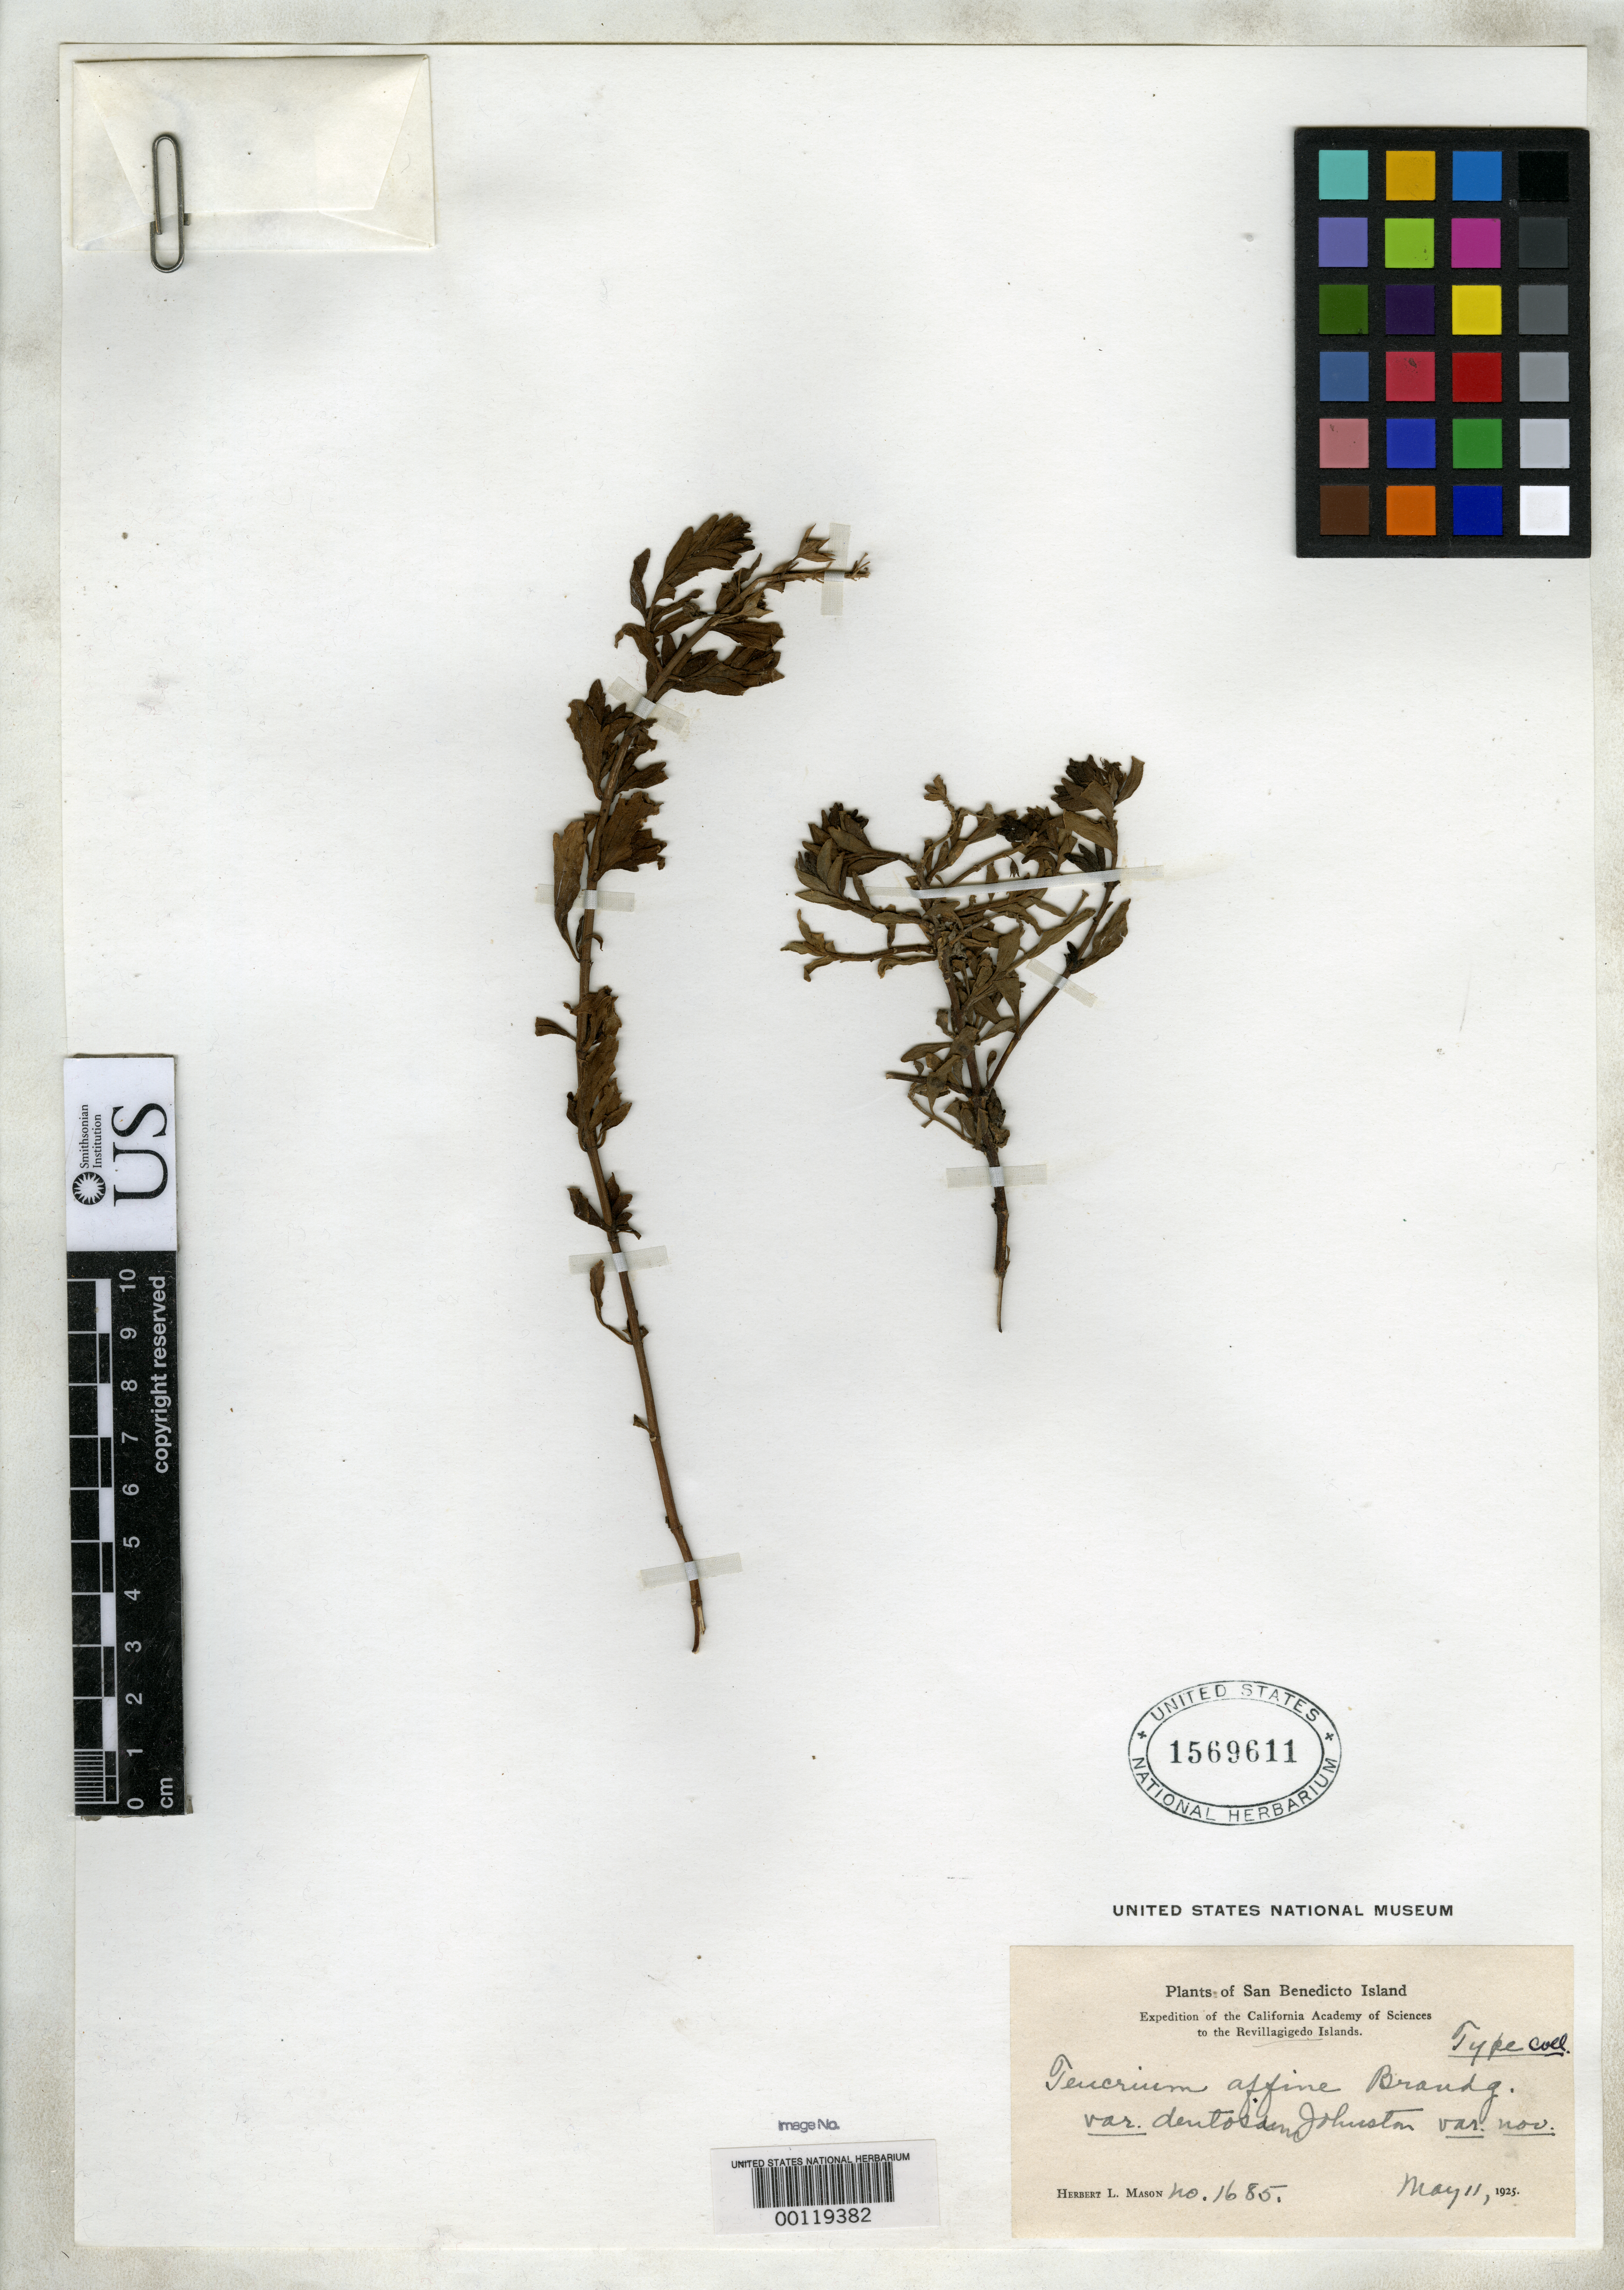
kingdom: Plantae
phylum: Tracheophyta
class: Magnoliopsida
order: Lamiales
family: Lamiaceae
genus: Teucrium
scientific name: Teucrium affine var. dentosum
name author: I.M. Johnst.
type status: Isotype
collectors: H. L. Mason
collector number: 1685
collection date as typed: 11 May 1925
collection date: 1925-05-11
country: Mexico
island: San Benedicto Island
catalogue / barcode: US 1569611